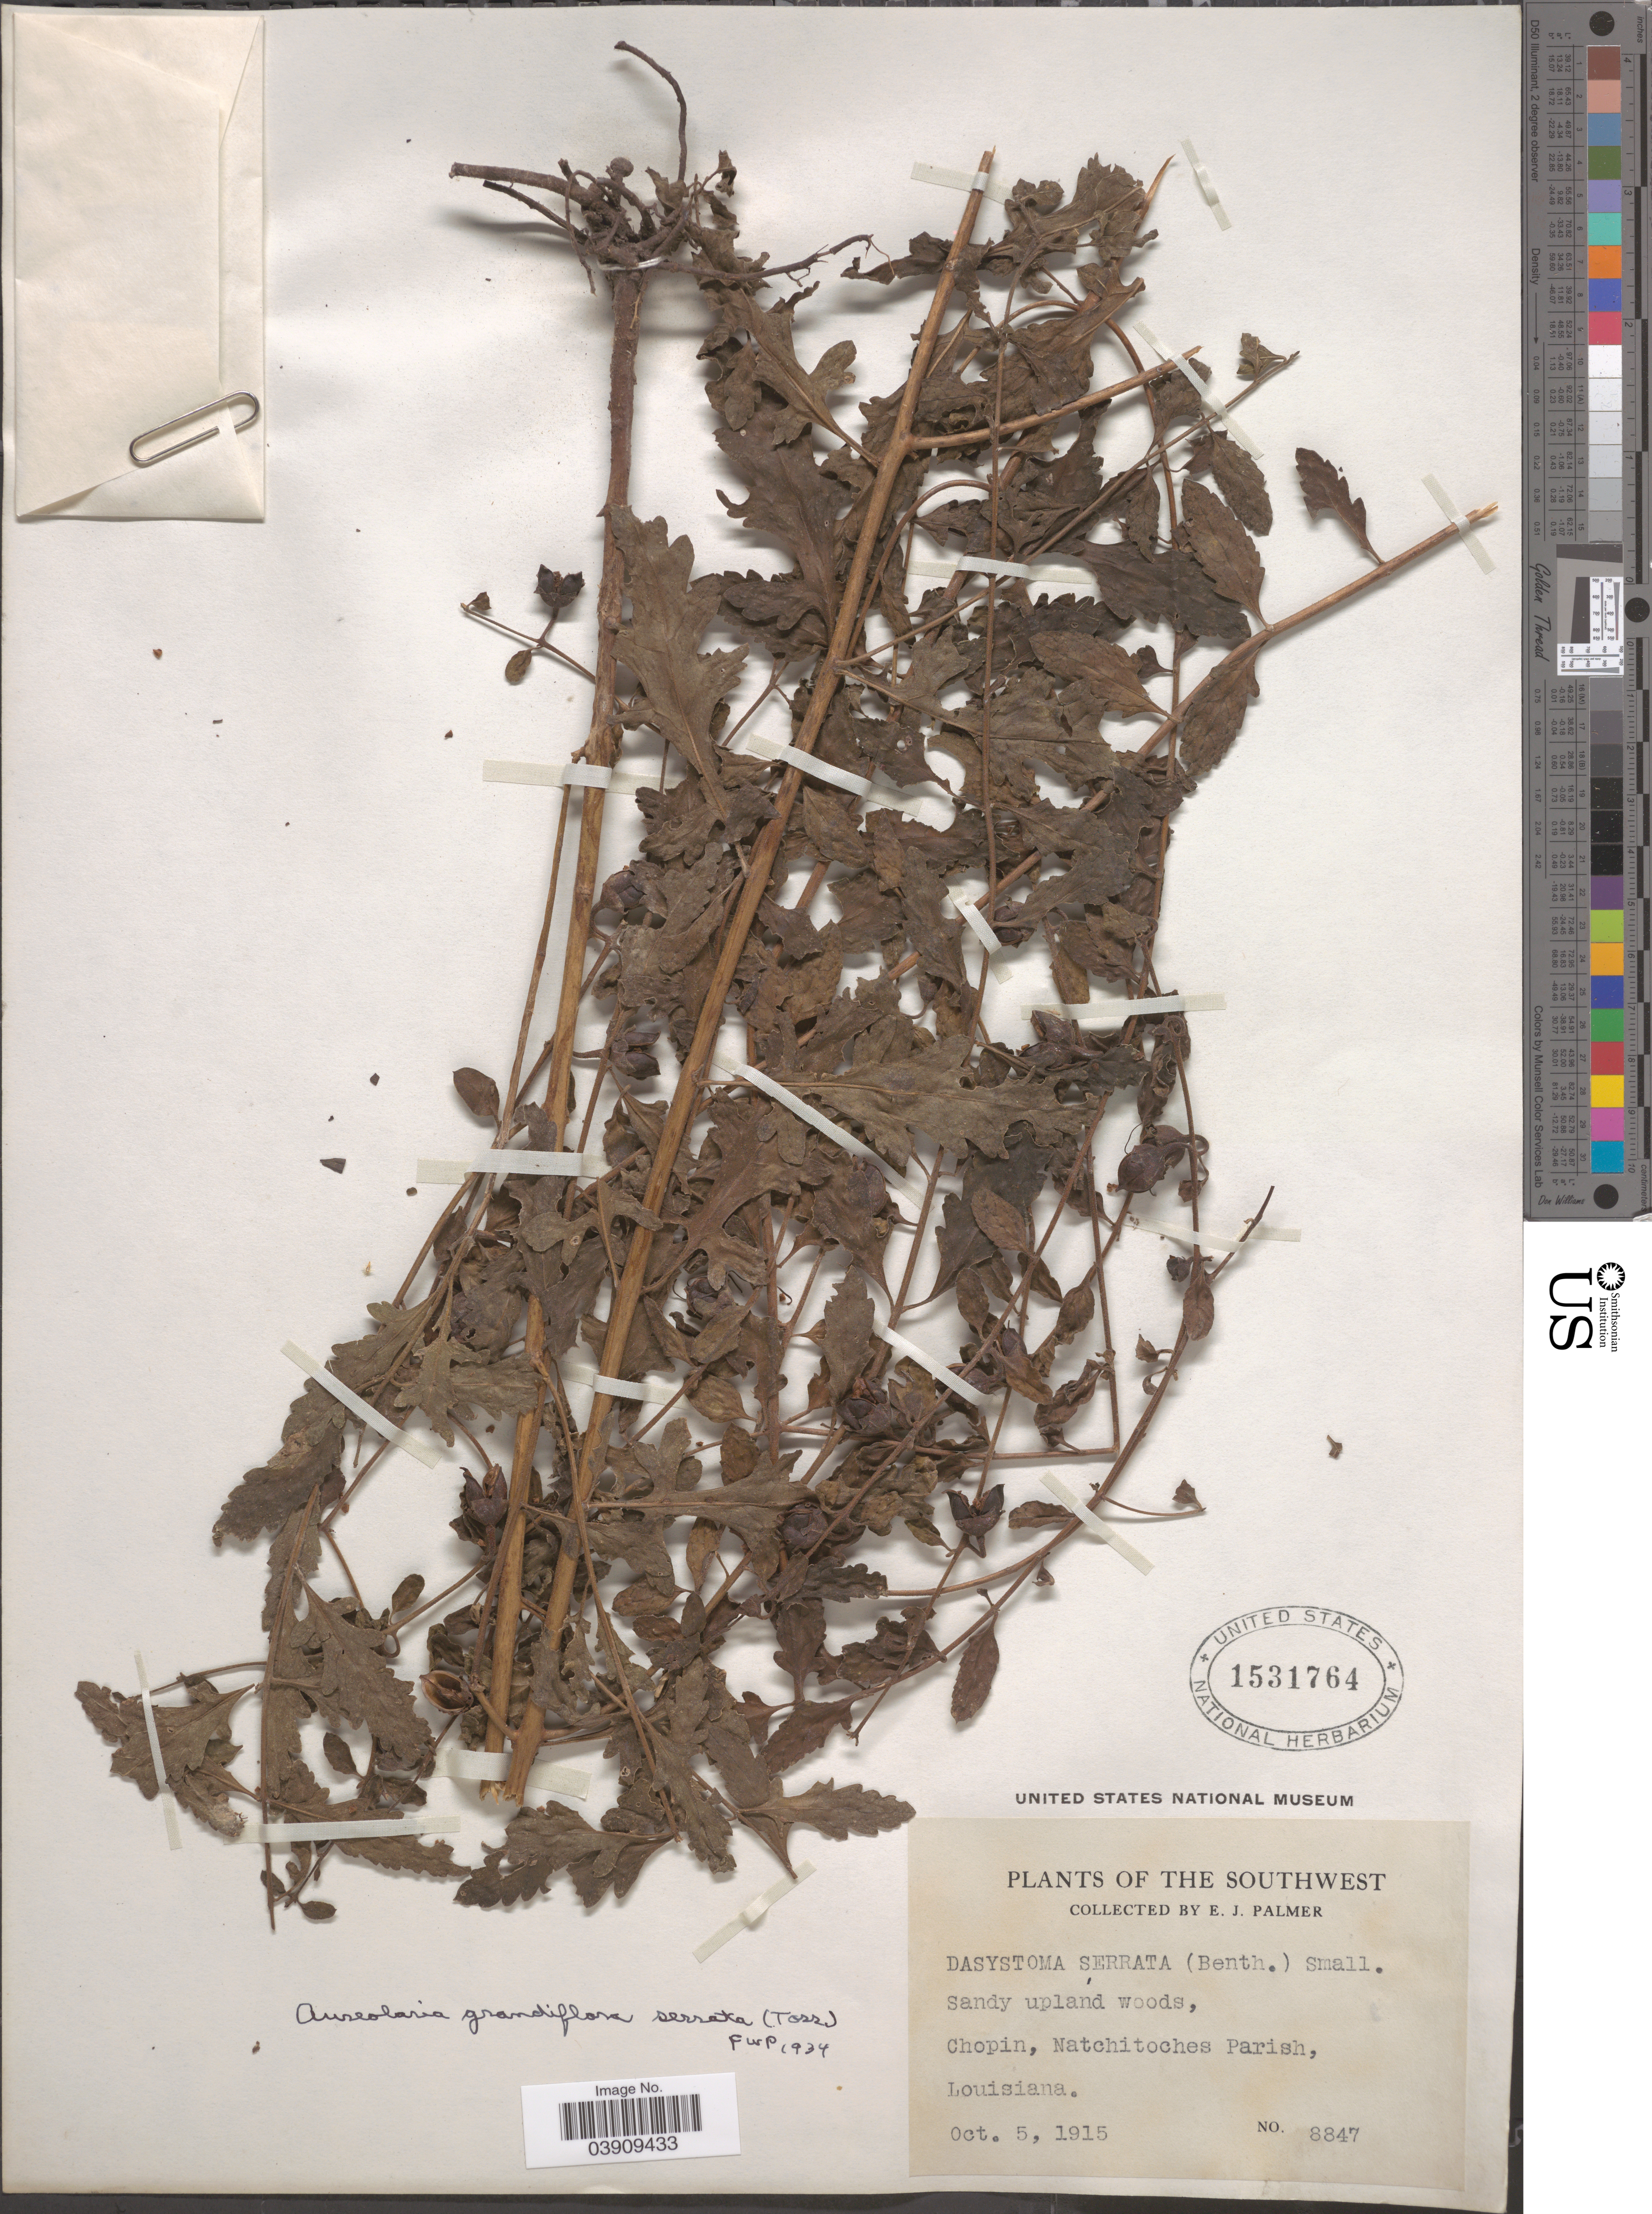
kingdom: Plantae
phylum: Tracheophyta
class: Magnoliopsida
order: Lamiales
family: Orobanchaceae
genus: Aureolaria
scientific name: Aureolaria grandiflora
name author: (Benth.) Pennell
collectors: E. J. Palmer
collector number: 8847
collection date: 1915-10-05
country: United States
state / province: Louisiana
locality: The Southwest. Chopin, Natchitoches Parish.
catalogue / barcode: US 1531764